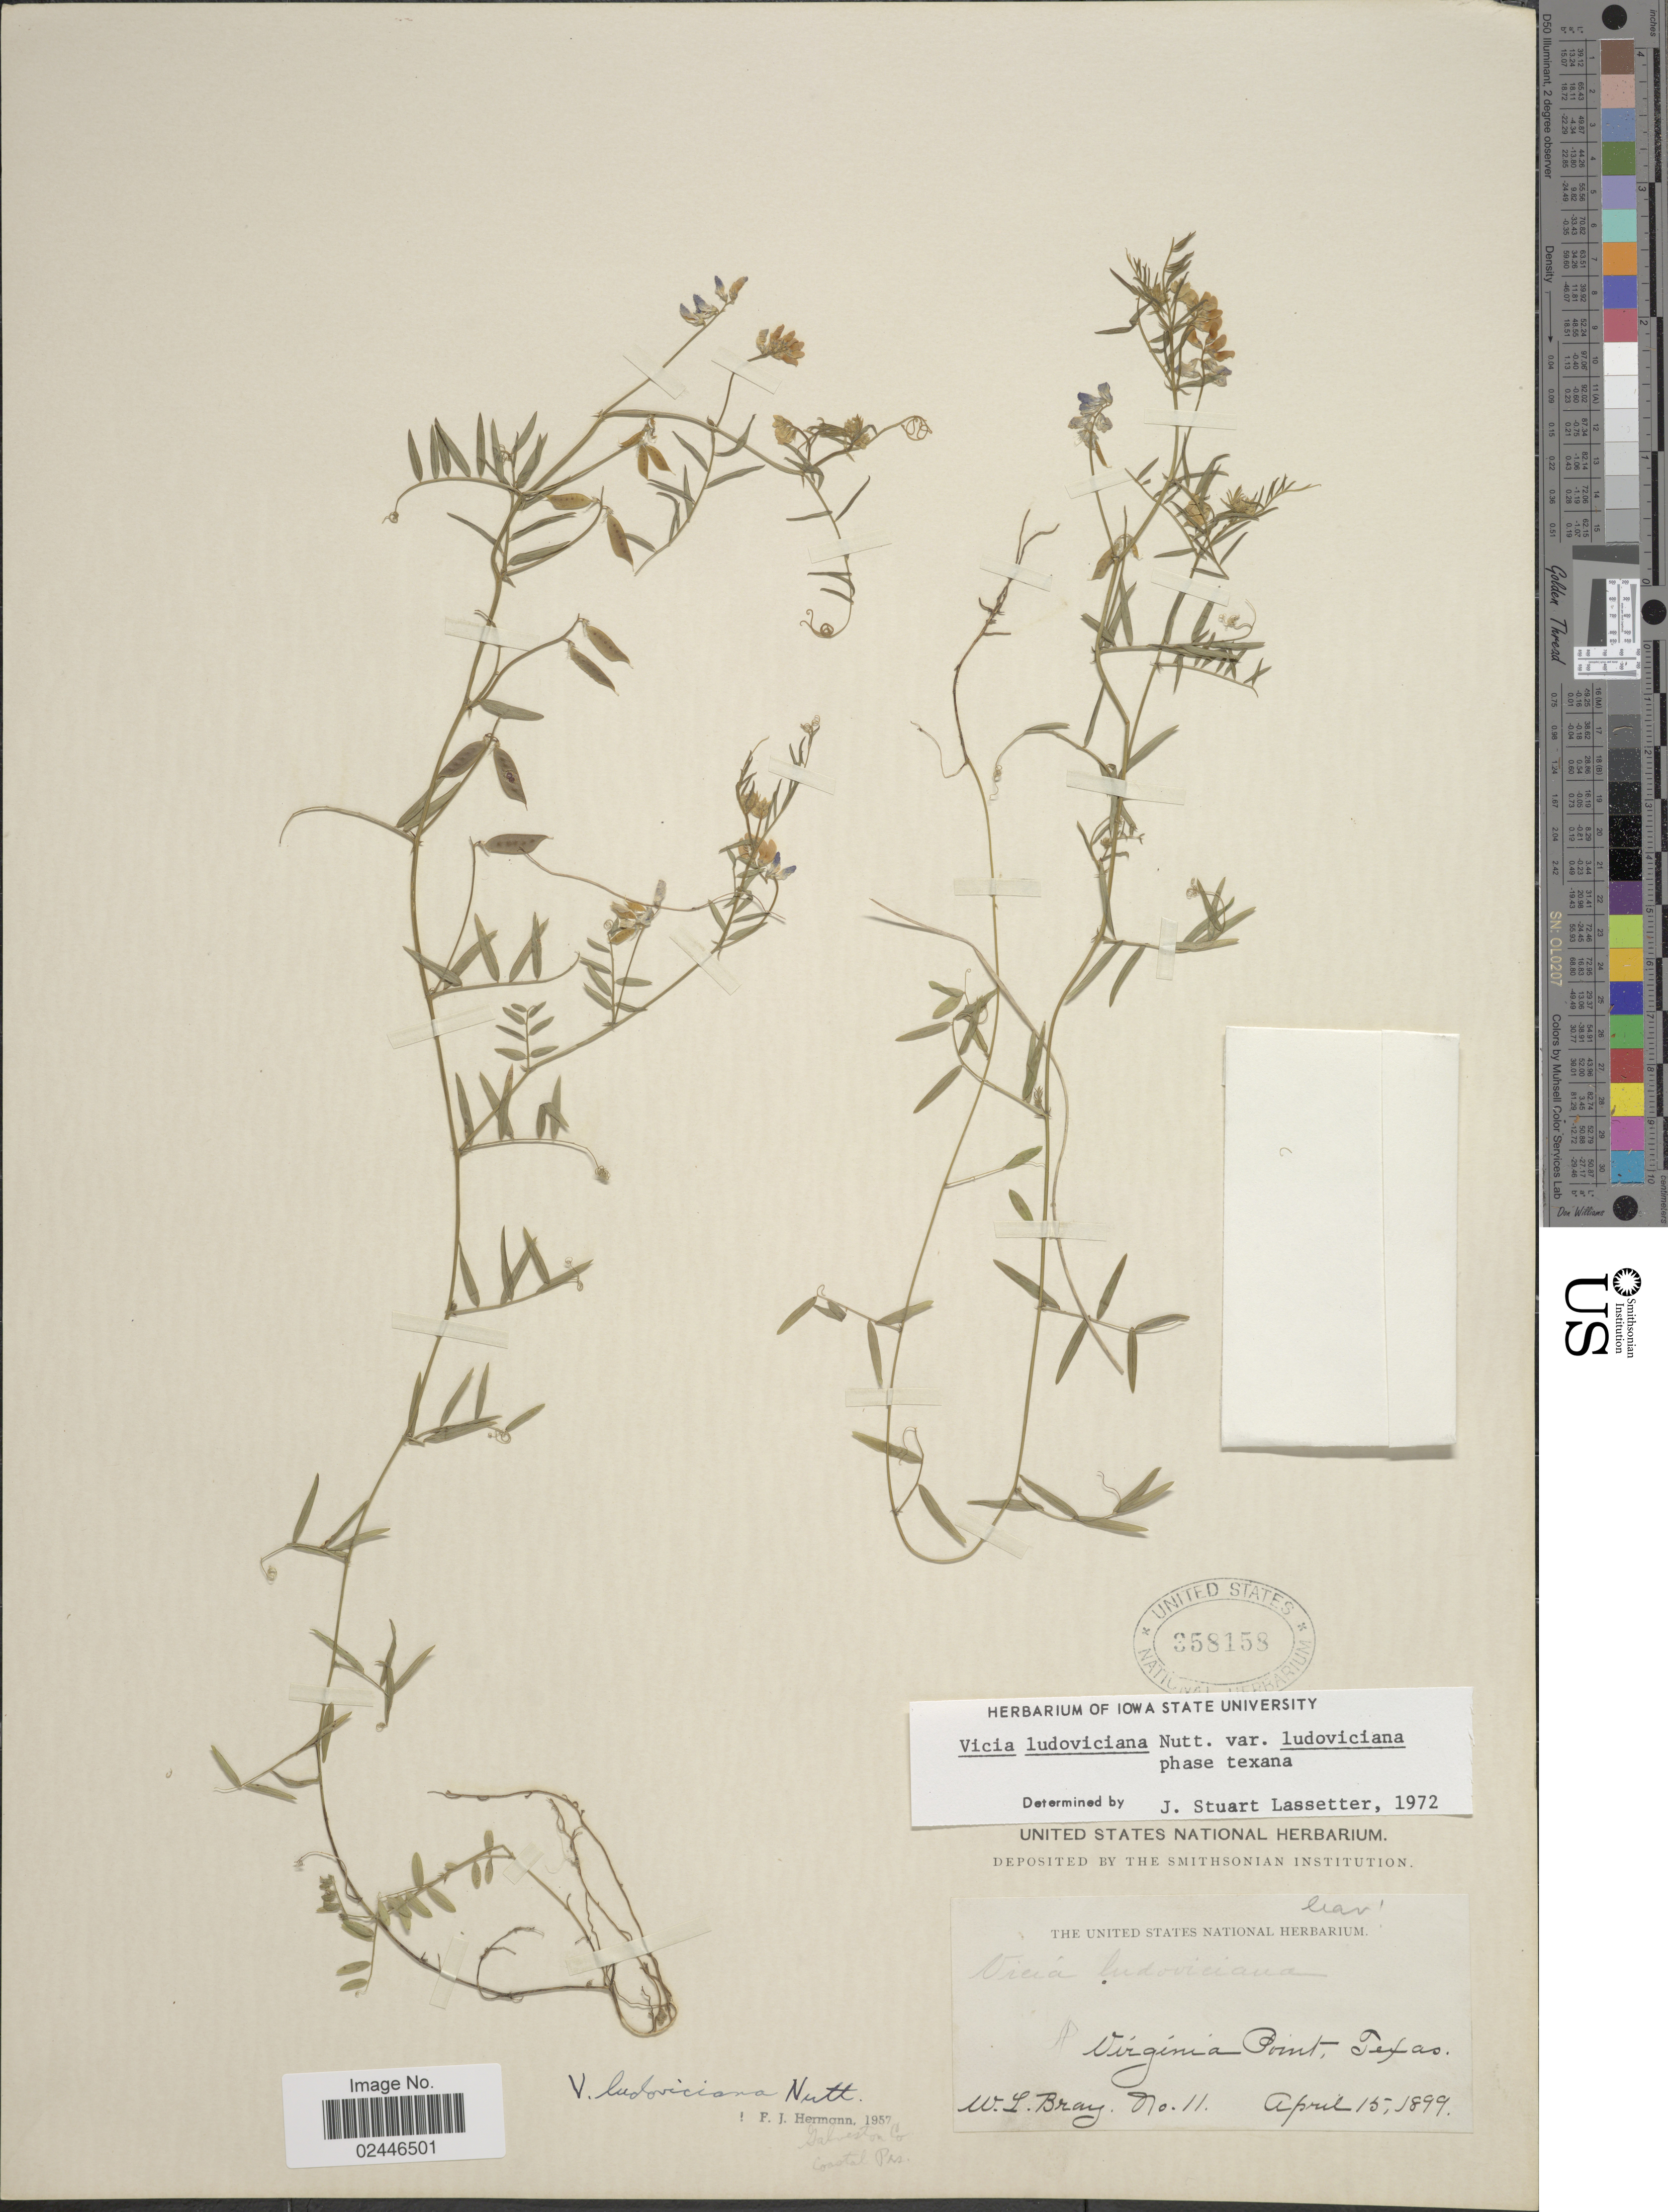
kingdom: Plantae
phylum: Tracheophyta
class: Magnoliopsida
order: Fabales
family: Fabaceae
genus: Vicia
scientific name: Vicia ludoviciana var. ludoviciana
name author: Nutt. ex Torr. & A. Gray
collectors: W. L. Bray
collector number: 11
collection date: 1899-04-15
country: United States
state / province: Texas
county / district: Galveston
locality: Virginia Point, Galveston Co.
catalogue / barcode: US 358158